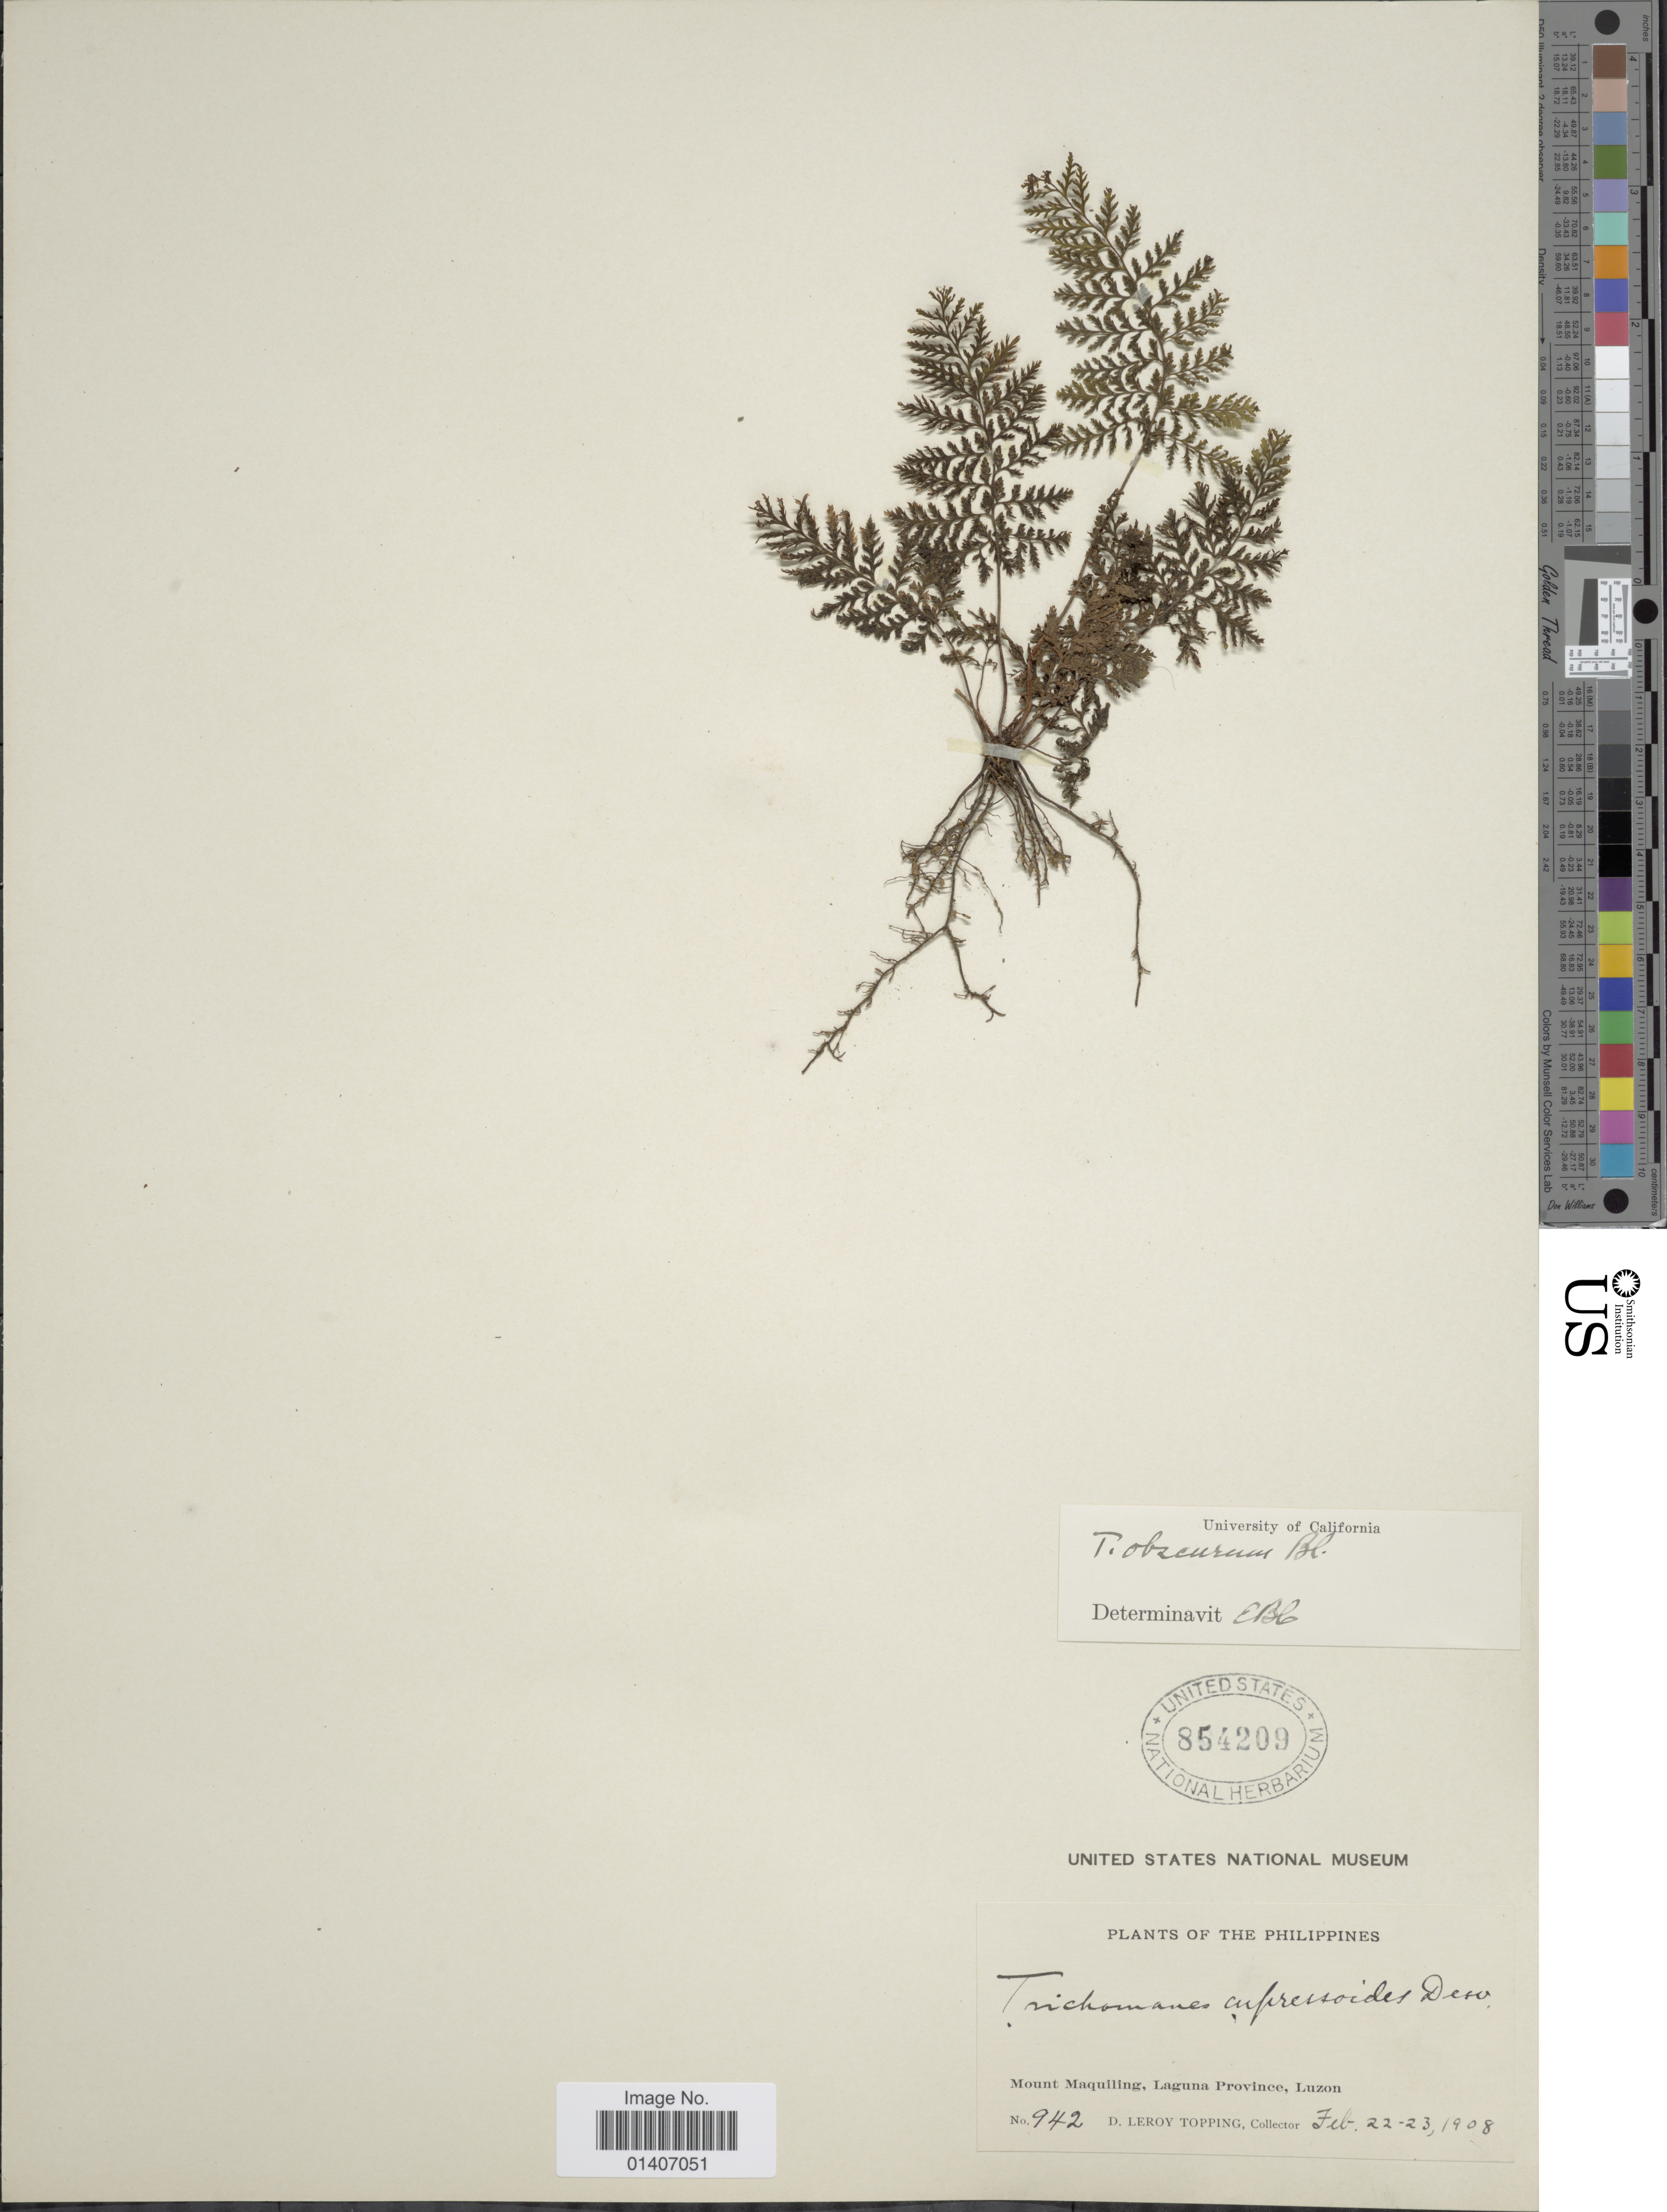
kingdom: Plantae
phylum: Tracheophyta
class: Polypodiopsida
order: Hymenophyllales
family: Hymenophyllaceae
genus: Abrodictyum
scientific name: Abrodictyum obscurum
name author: (Blume) Ebihara & K. Iwats.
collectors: D. L. Topping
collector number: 942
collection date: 1908-02-22/1908-02-23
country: Philippines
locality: Mount Maquiling, Laguna province, Luzon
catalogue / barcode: US 854209